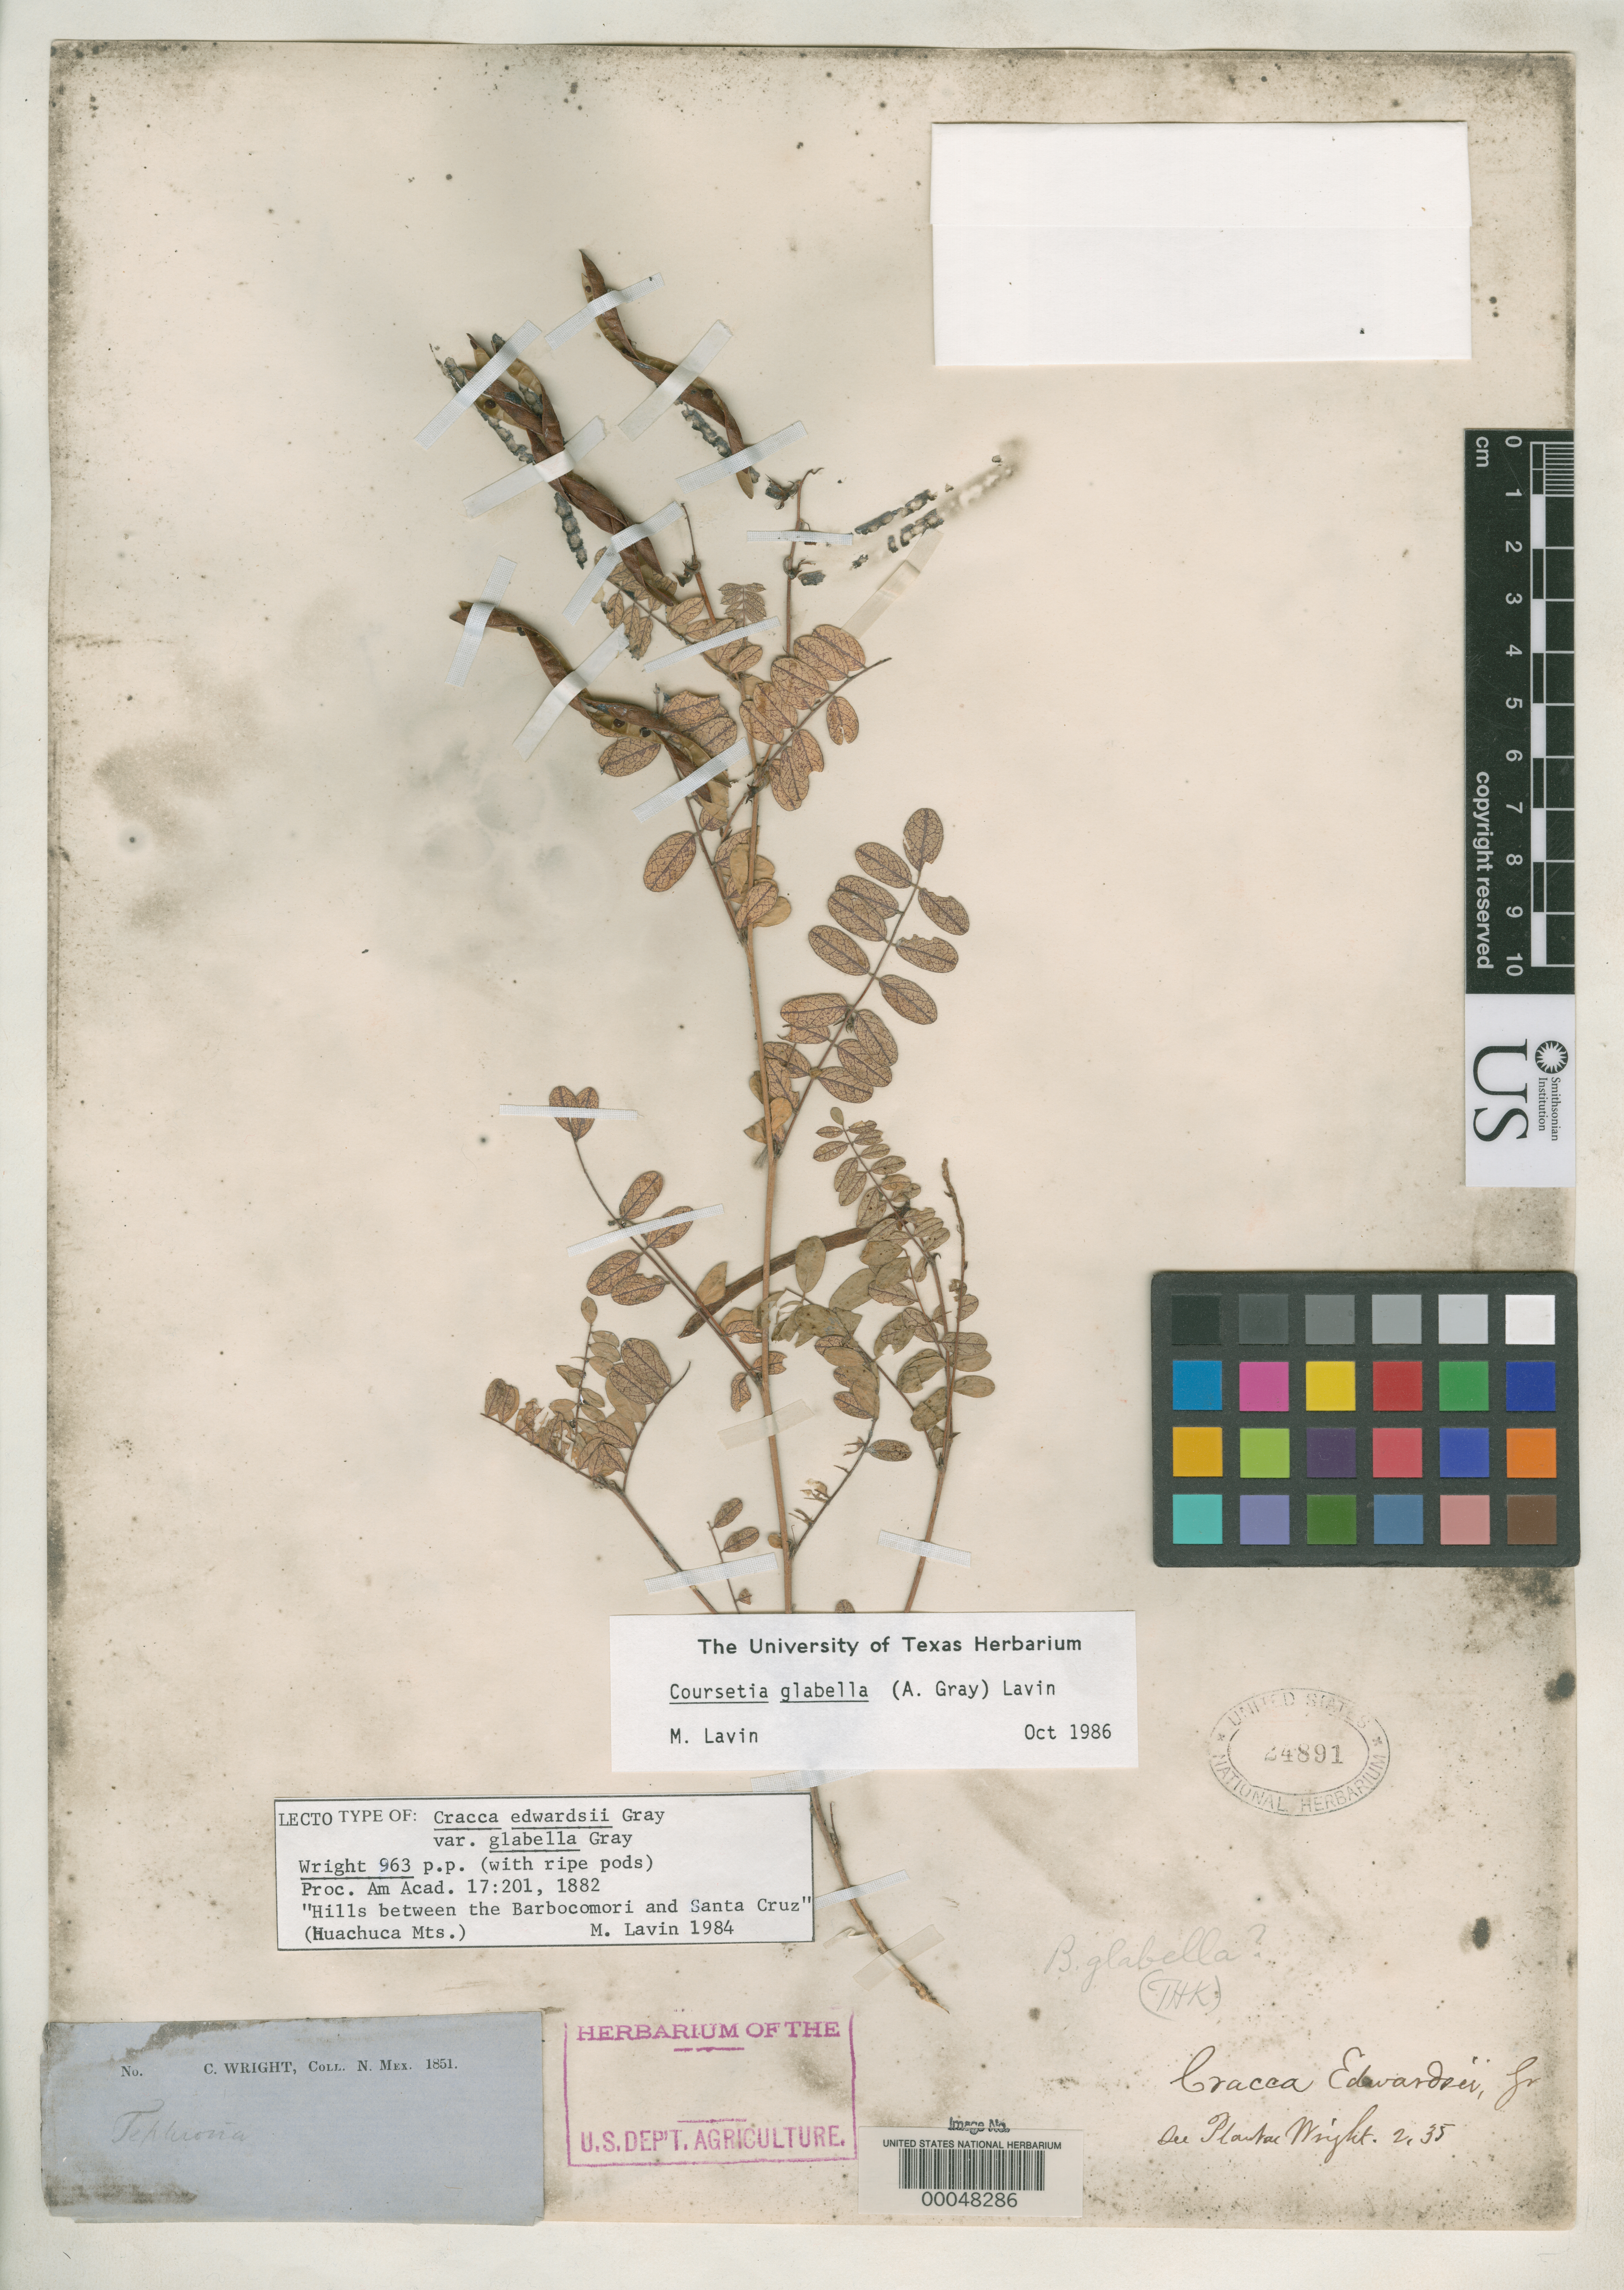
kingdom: Plantae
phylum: Tracheophyta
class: Magnoliopsida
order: Fabales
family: Fabaceae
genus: Cracca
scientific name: Cracca edwardsii var. glabella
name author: A. Gray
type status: Lectotype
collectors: C. Wright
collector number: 963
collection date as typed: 1851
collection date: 1851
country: United States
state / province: Arizona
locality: Hills between the Barbocomori and Santa Cruz.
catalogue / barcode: US 24891